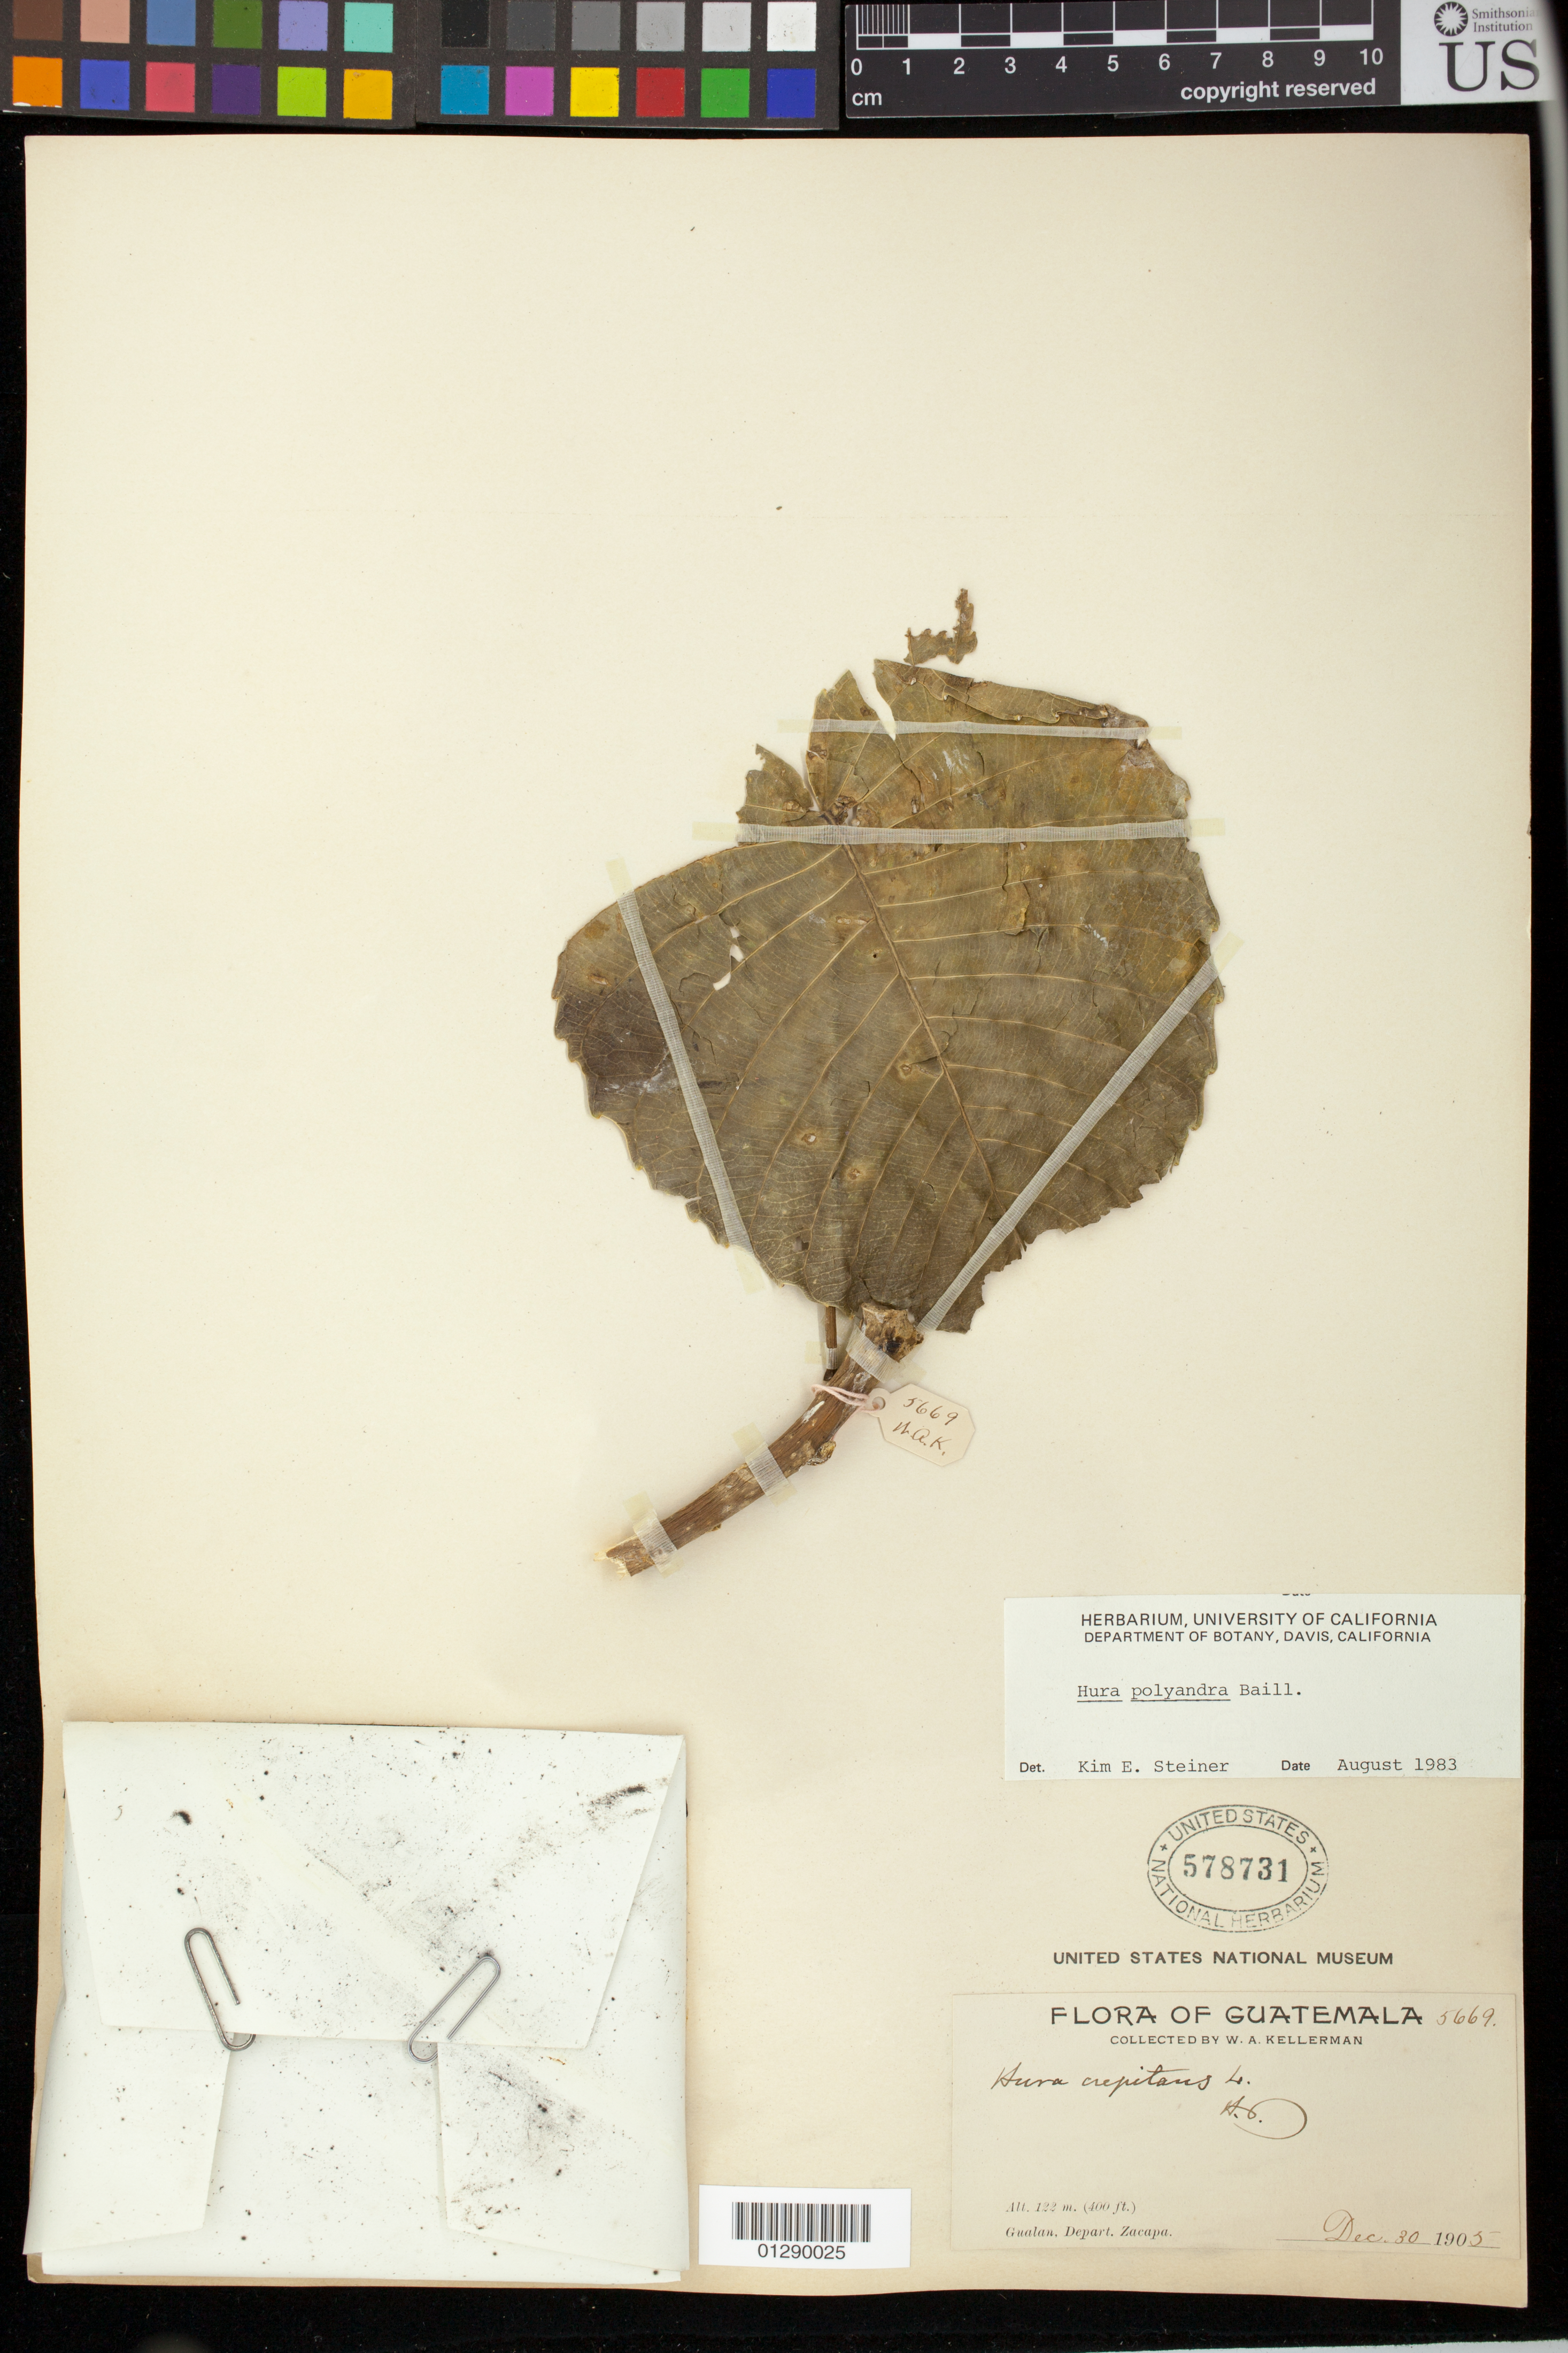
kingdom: Plantae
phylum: Tracheophyta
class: Magnoliopsida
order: Malpighiales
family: Euphorbiaceae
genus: Hura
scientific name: Hura polyandra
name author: Baill.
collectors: W. A. Kellerman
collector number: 5669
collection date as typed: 30 Dec 1905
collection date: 1905-12-30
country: Guatemala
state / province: Zacapa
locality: Gualan.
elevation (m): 122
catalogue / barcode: US 578731